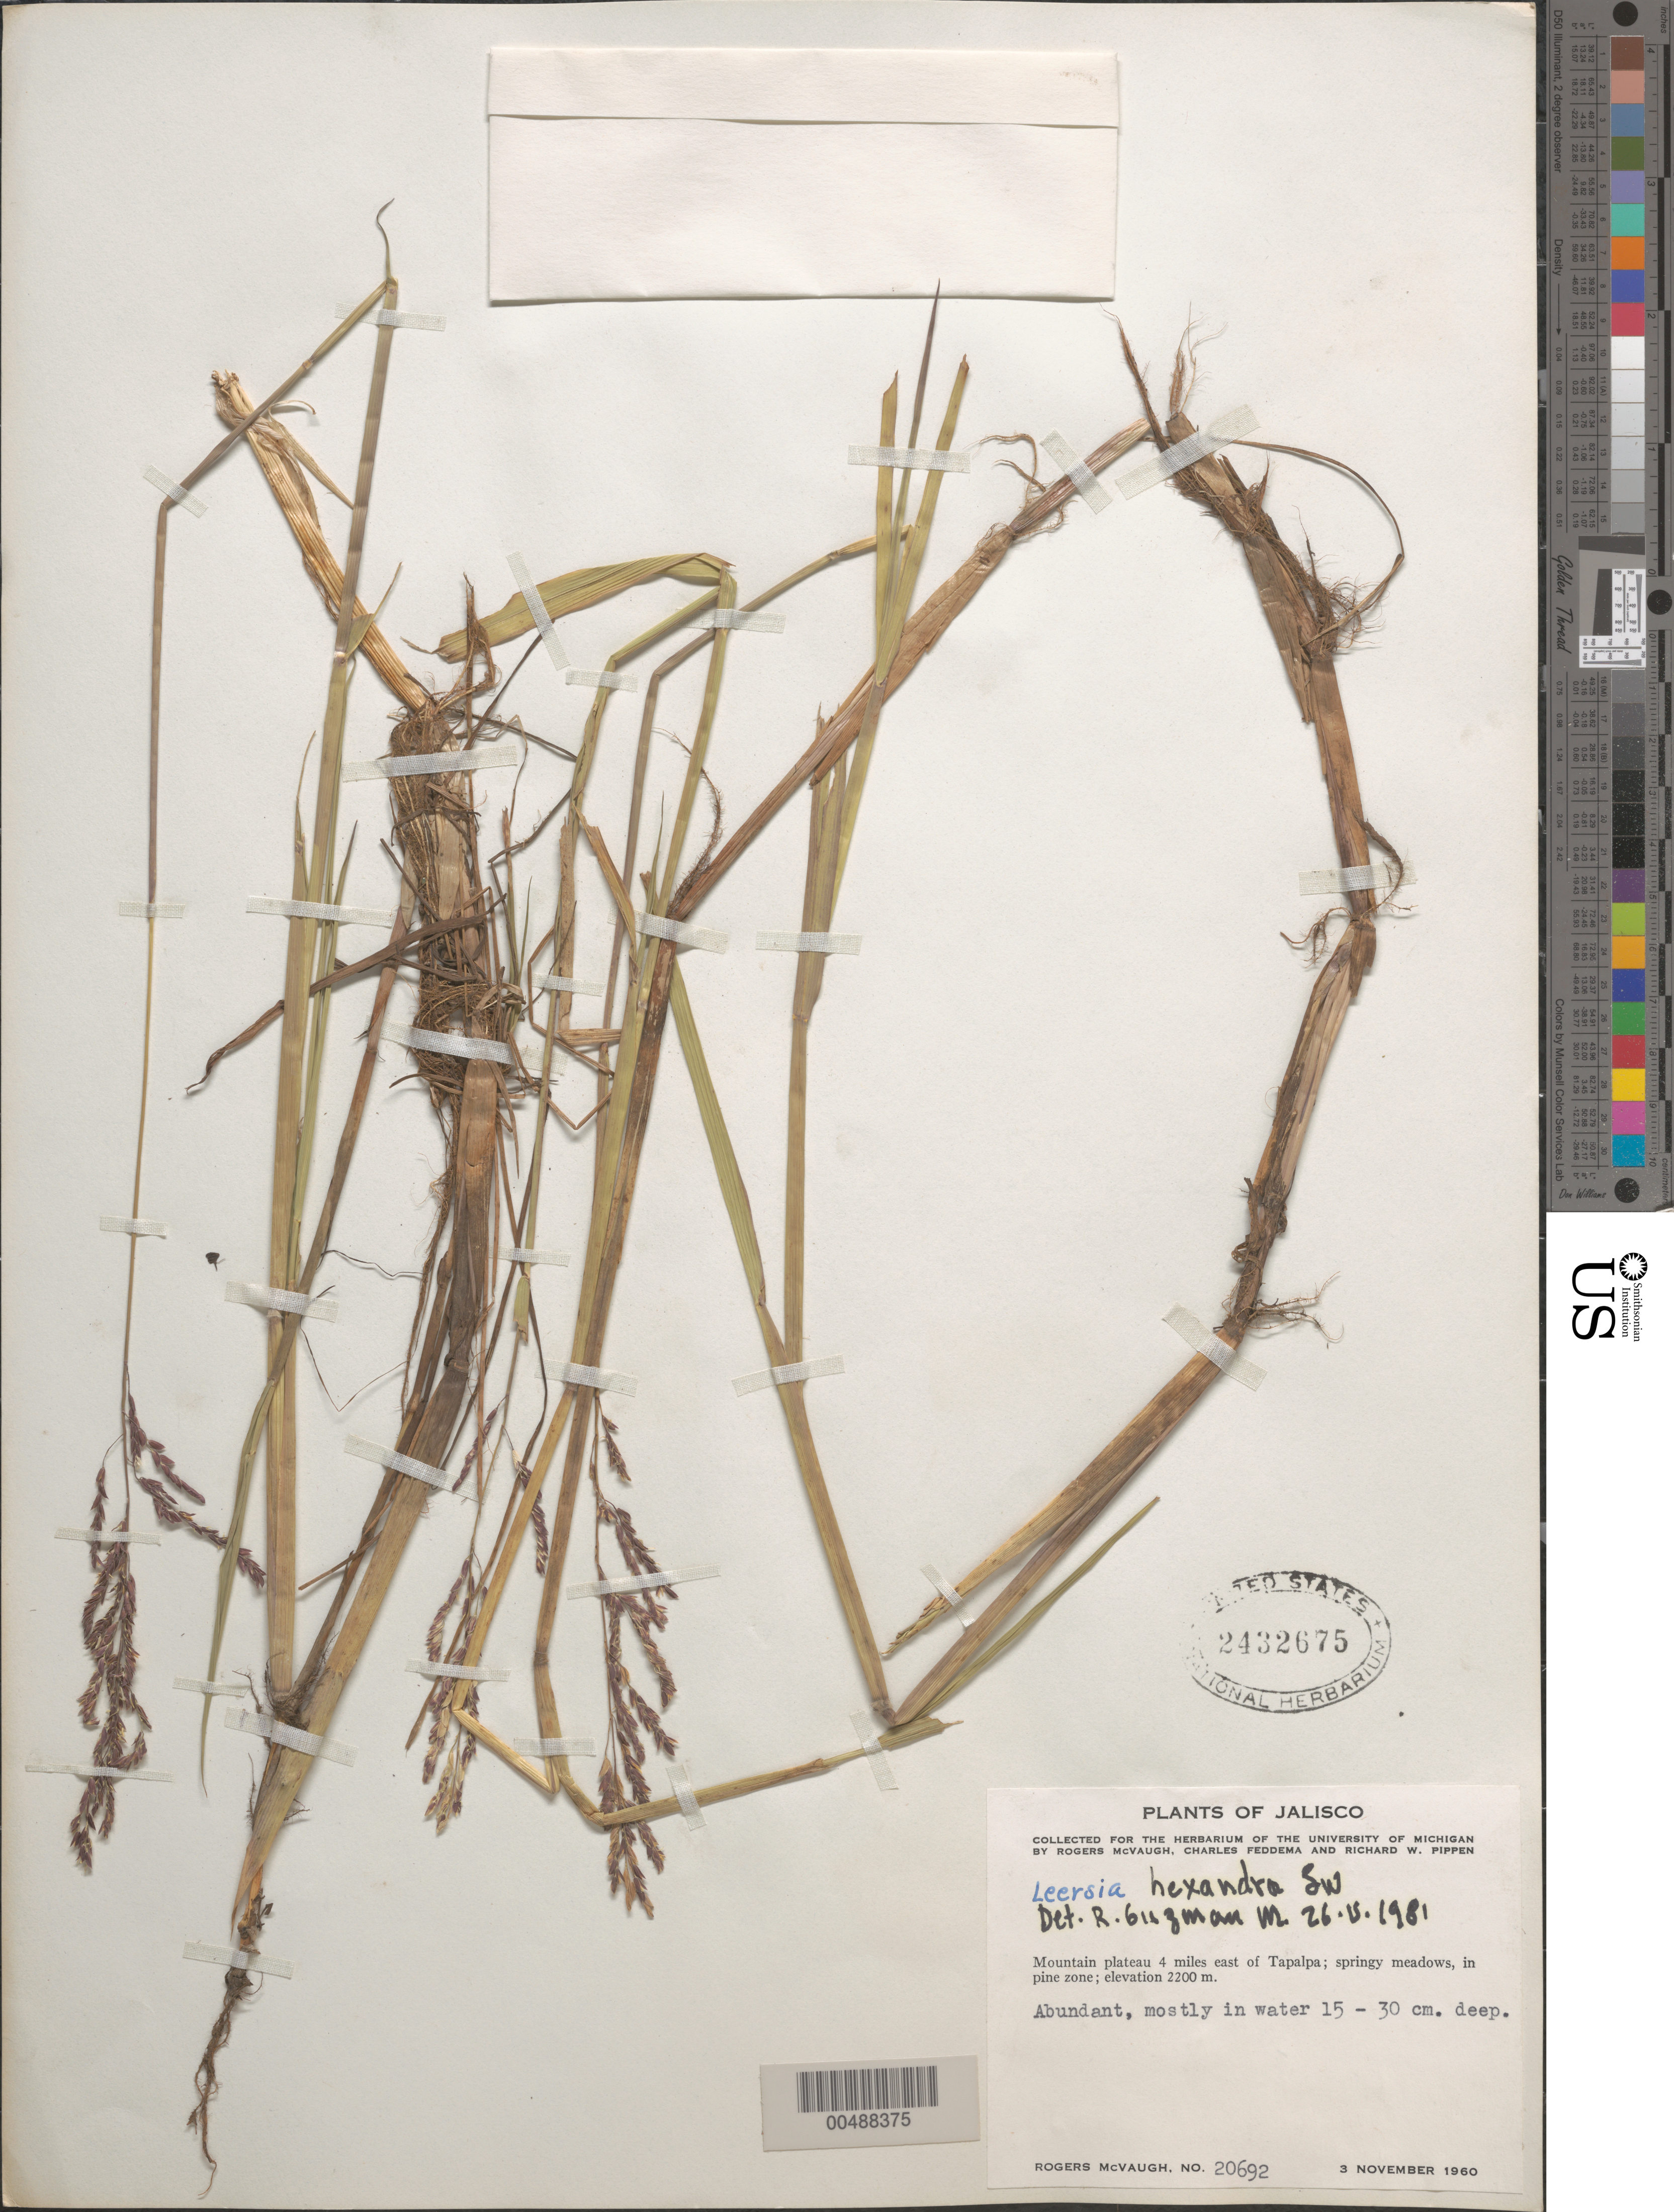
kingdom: Plantae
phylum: Tracheophyta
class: Liliopsida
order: Poales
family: Poaceae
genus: Leersia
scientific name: Leersia hexandra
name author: Sw.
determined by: Guzman-M., R.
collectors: R. McVaugh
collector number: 20692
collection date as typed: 3 Nov 1960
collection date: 1960-11-03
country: Mexico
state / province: Jalisco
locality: Mtn plateau 4 mi E of Tapalpa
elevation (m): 2200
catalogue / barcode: US 2432675